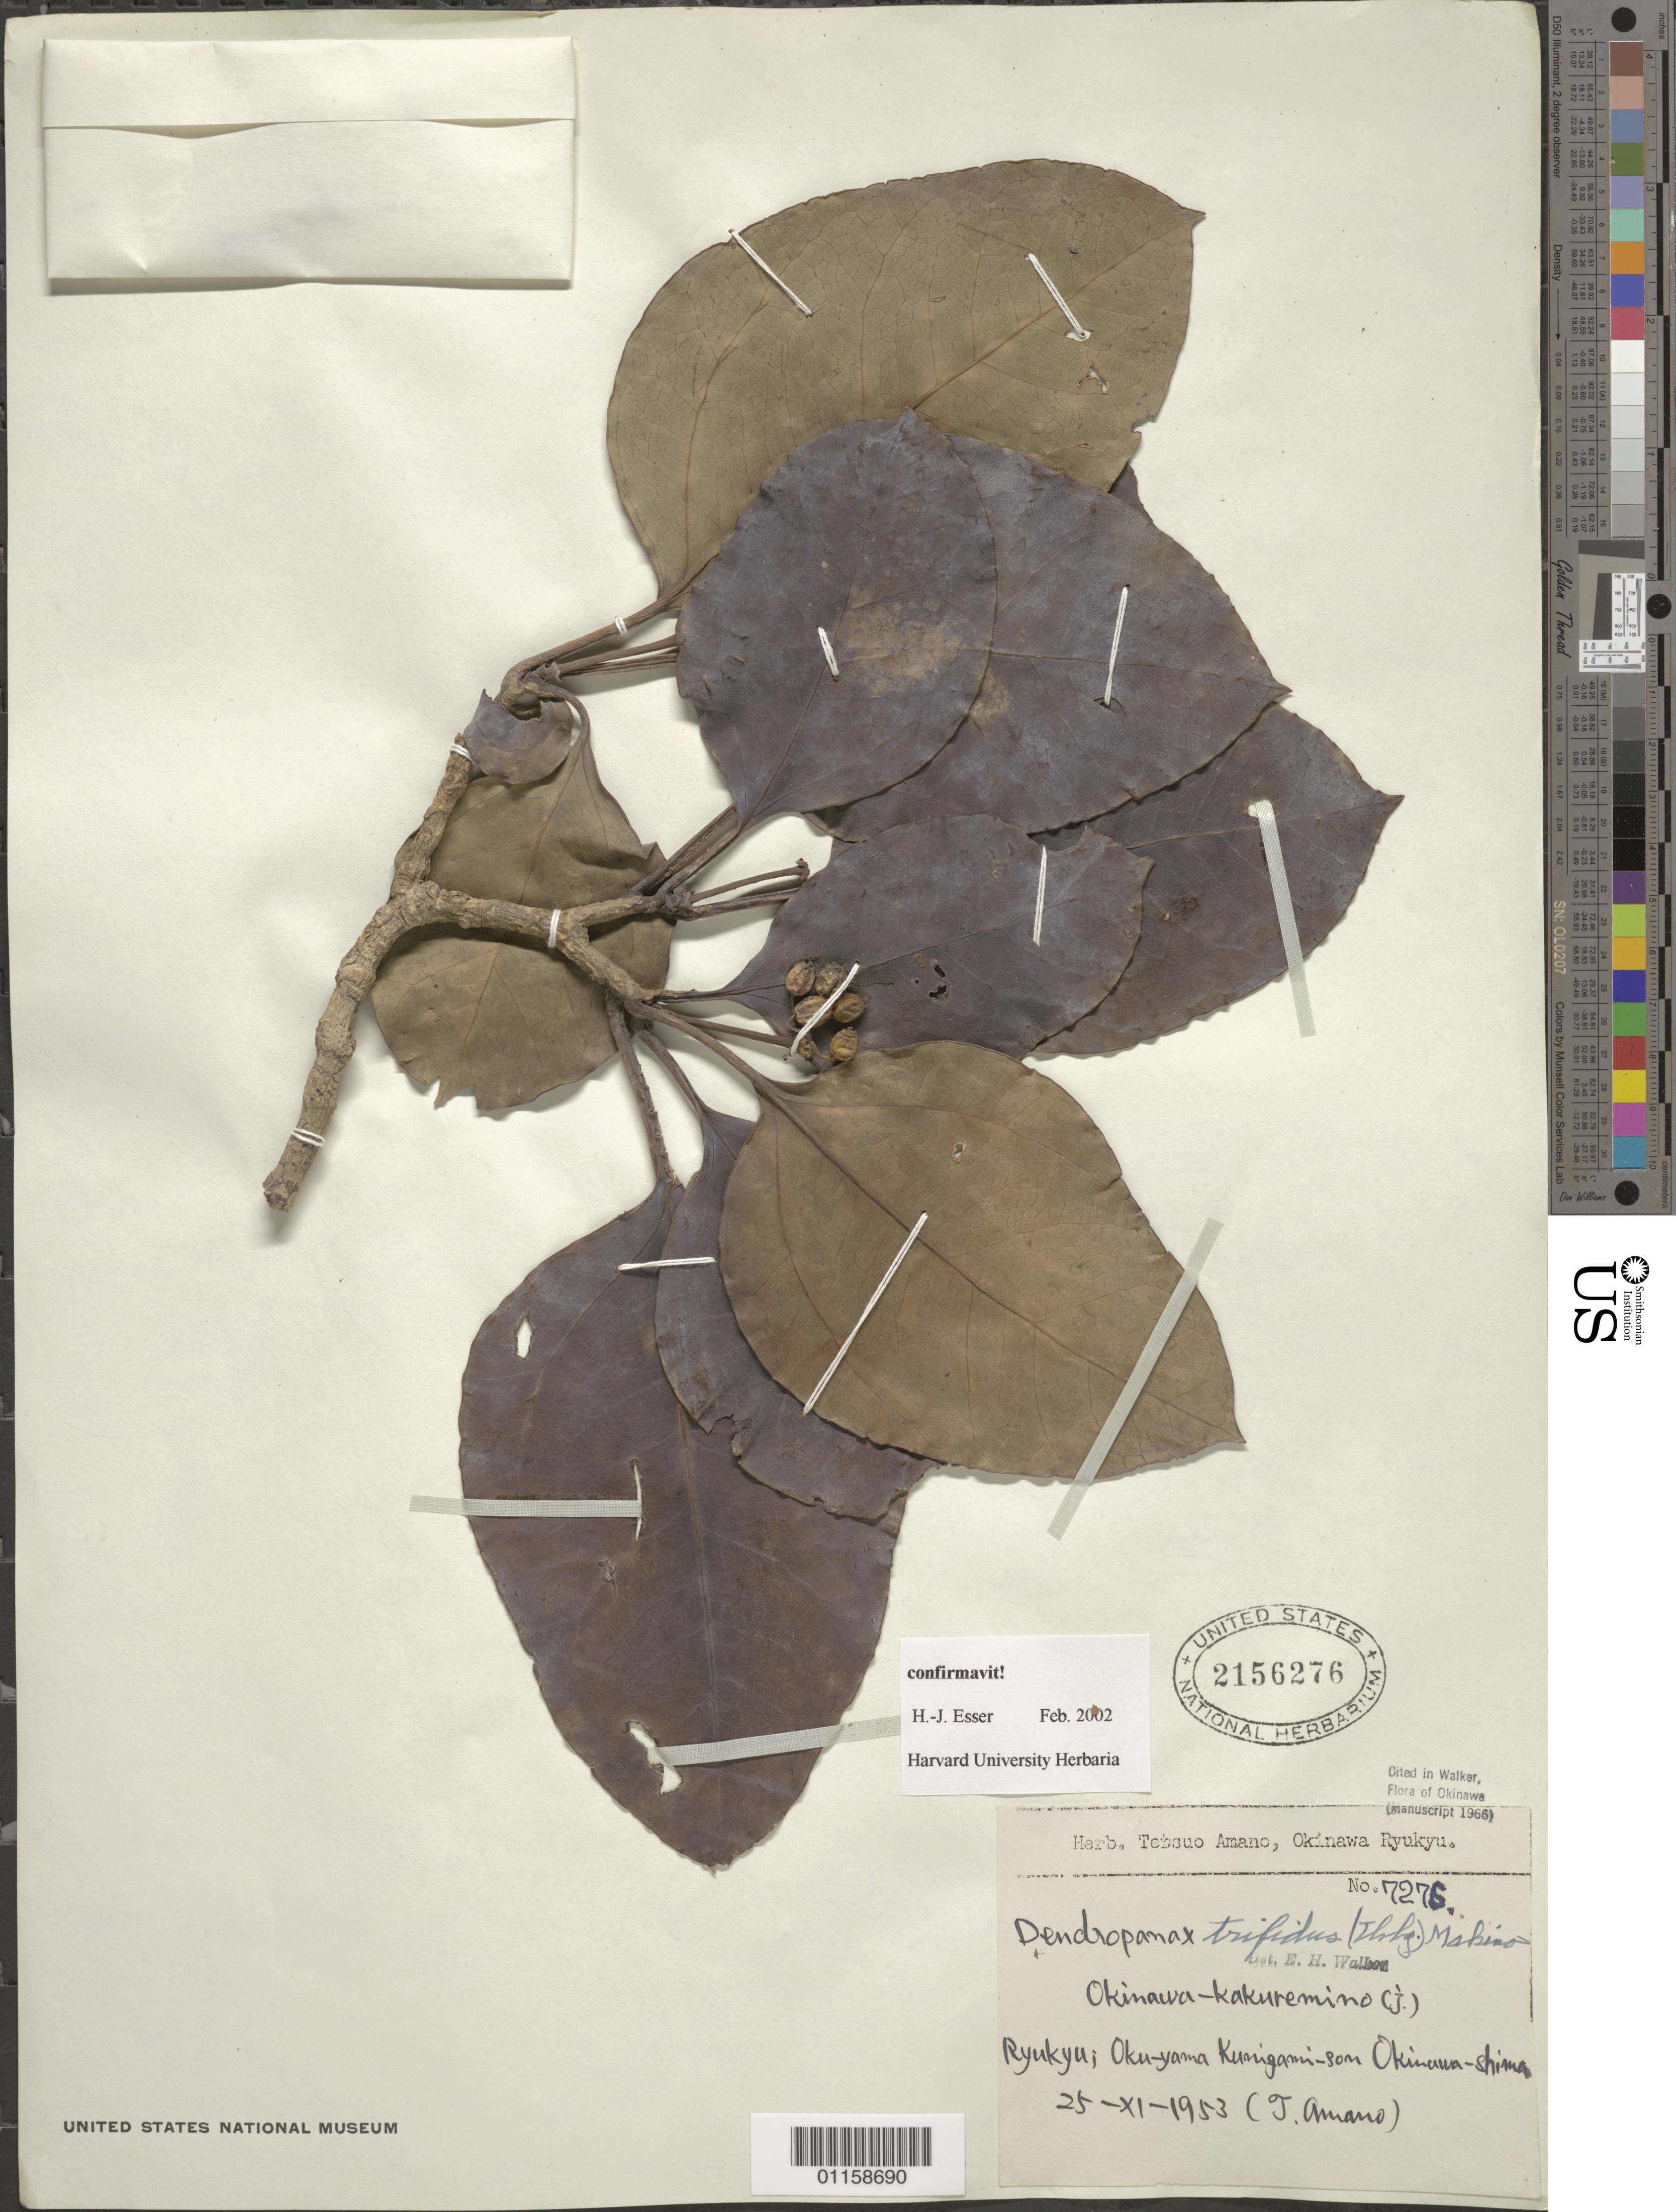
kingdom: Plantae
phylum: Tracheophyta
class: Magnoliopsida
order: Apiales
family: Araliaceae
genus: Dendropanax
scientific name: Dendropanax trifidus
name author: (Thunb.) Makino & Hara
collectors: T. Amano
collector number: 7276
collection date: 1953-11-25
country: Japan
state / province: Okinawa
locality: Okinawa Ryukyu.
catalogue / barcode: US 2156276